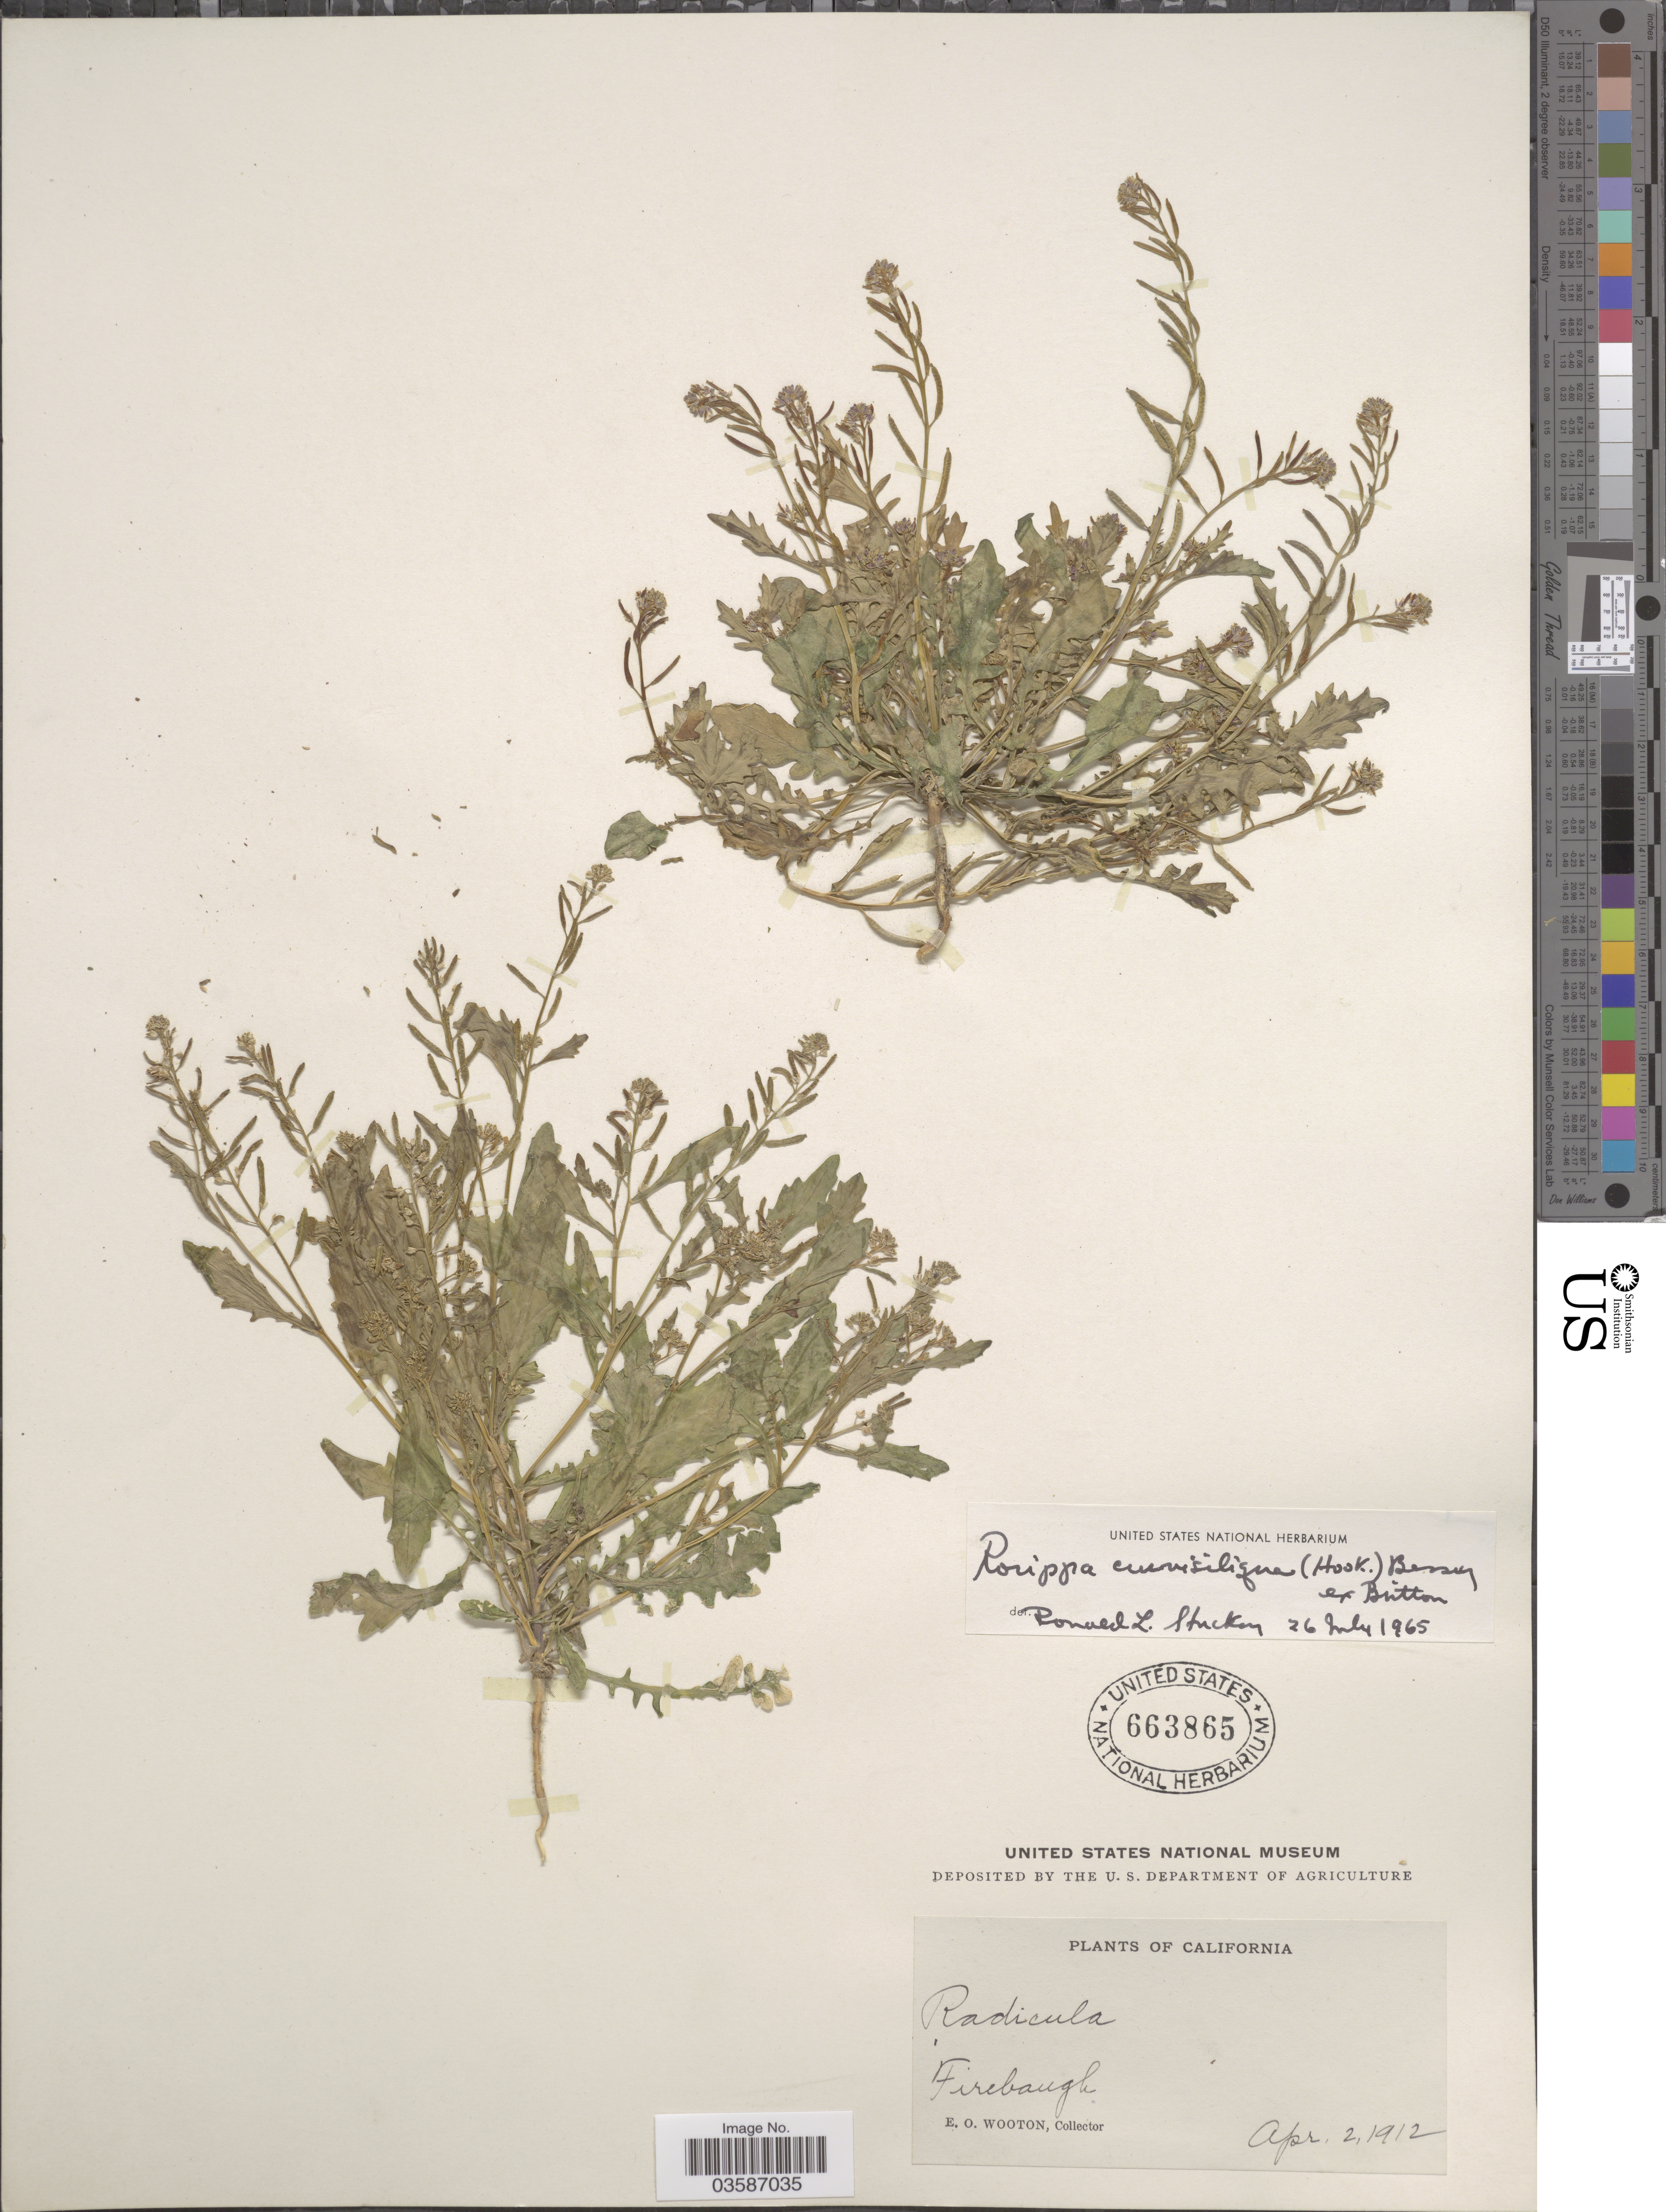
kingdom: Plantae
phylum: Tracheophyta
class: Magnoliopsida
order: Brassicales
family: Brassicaceae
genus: Rorippa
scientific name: Rorippa curvisiliqua var. curvisiliqua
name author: (Hook.) Bessey ex Britton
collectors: E. O. Wooton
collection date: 1912-04-02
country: United States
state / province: California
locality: Firebaugh.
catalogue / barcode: US 663865